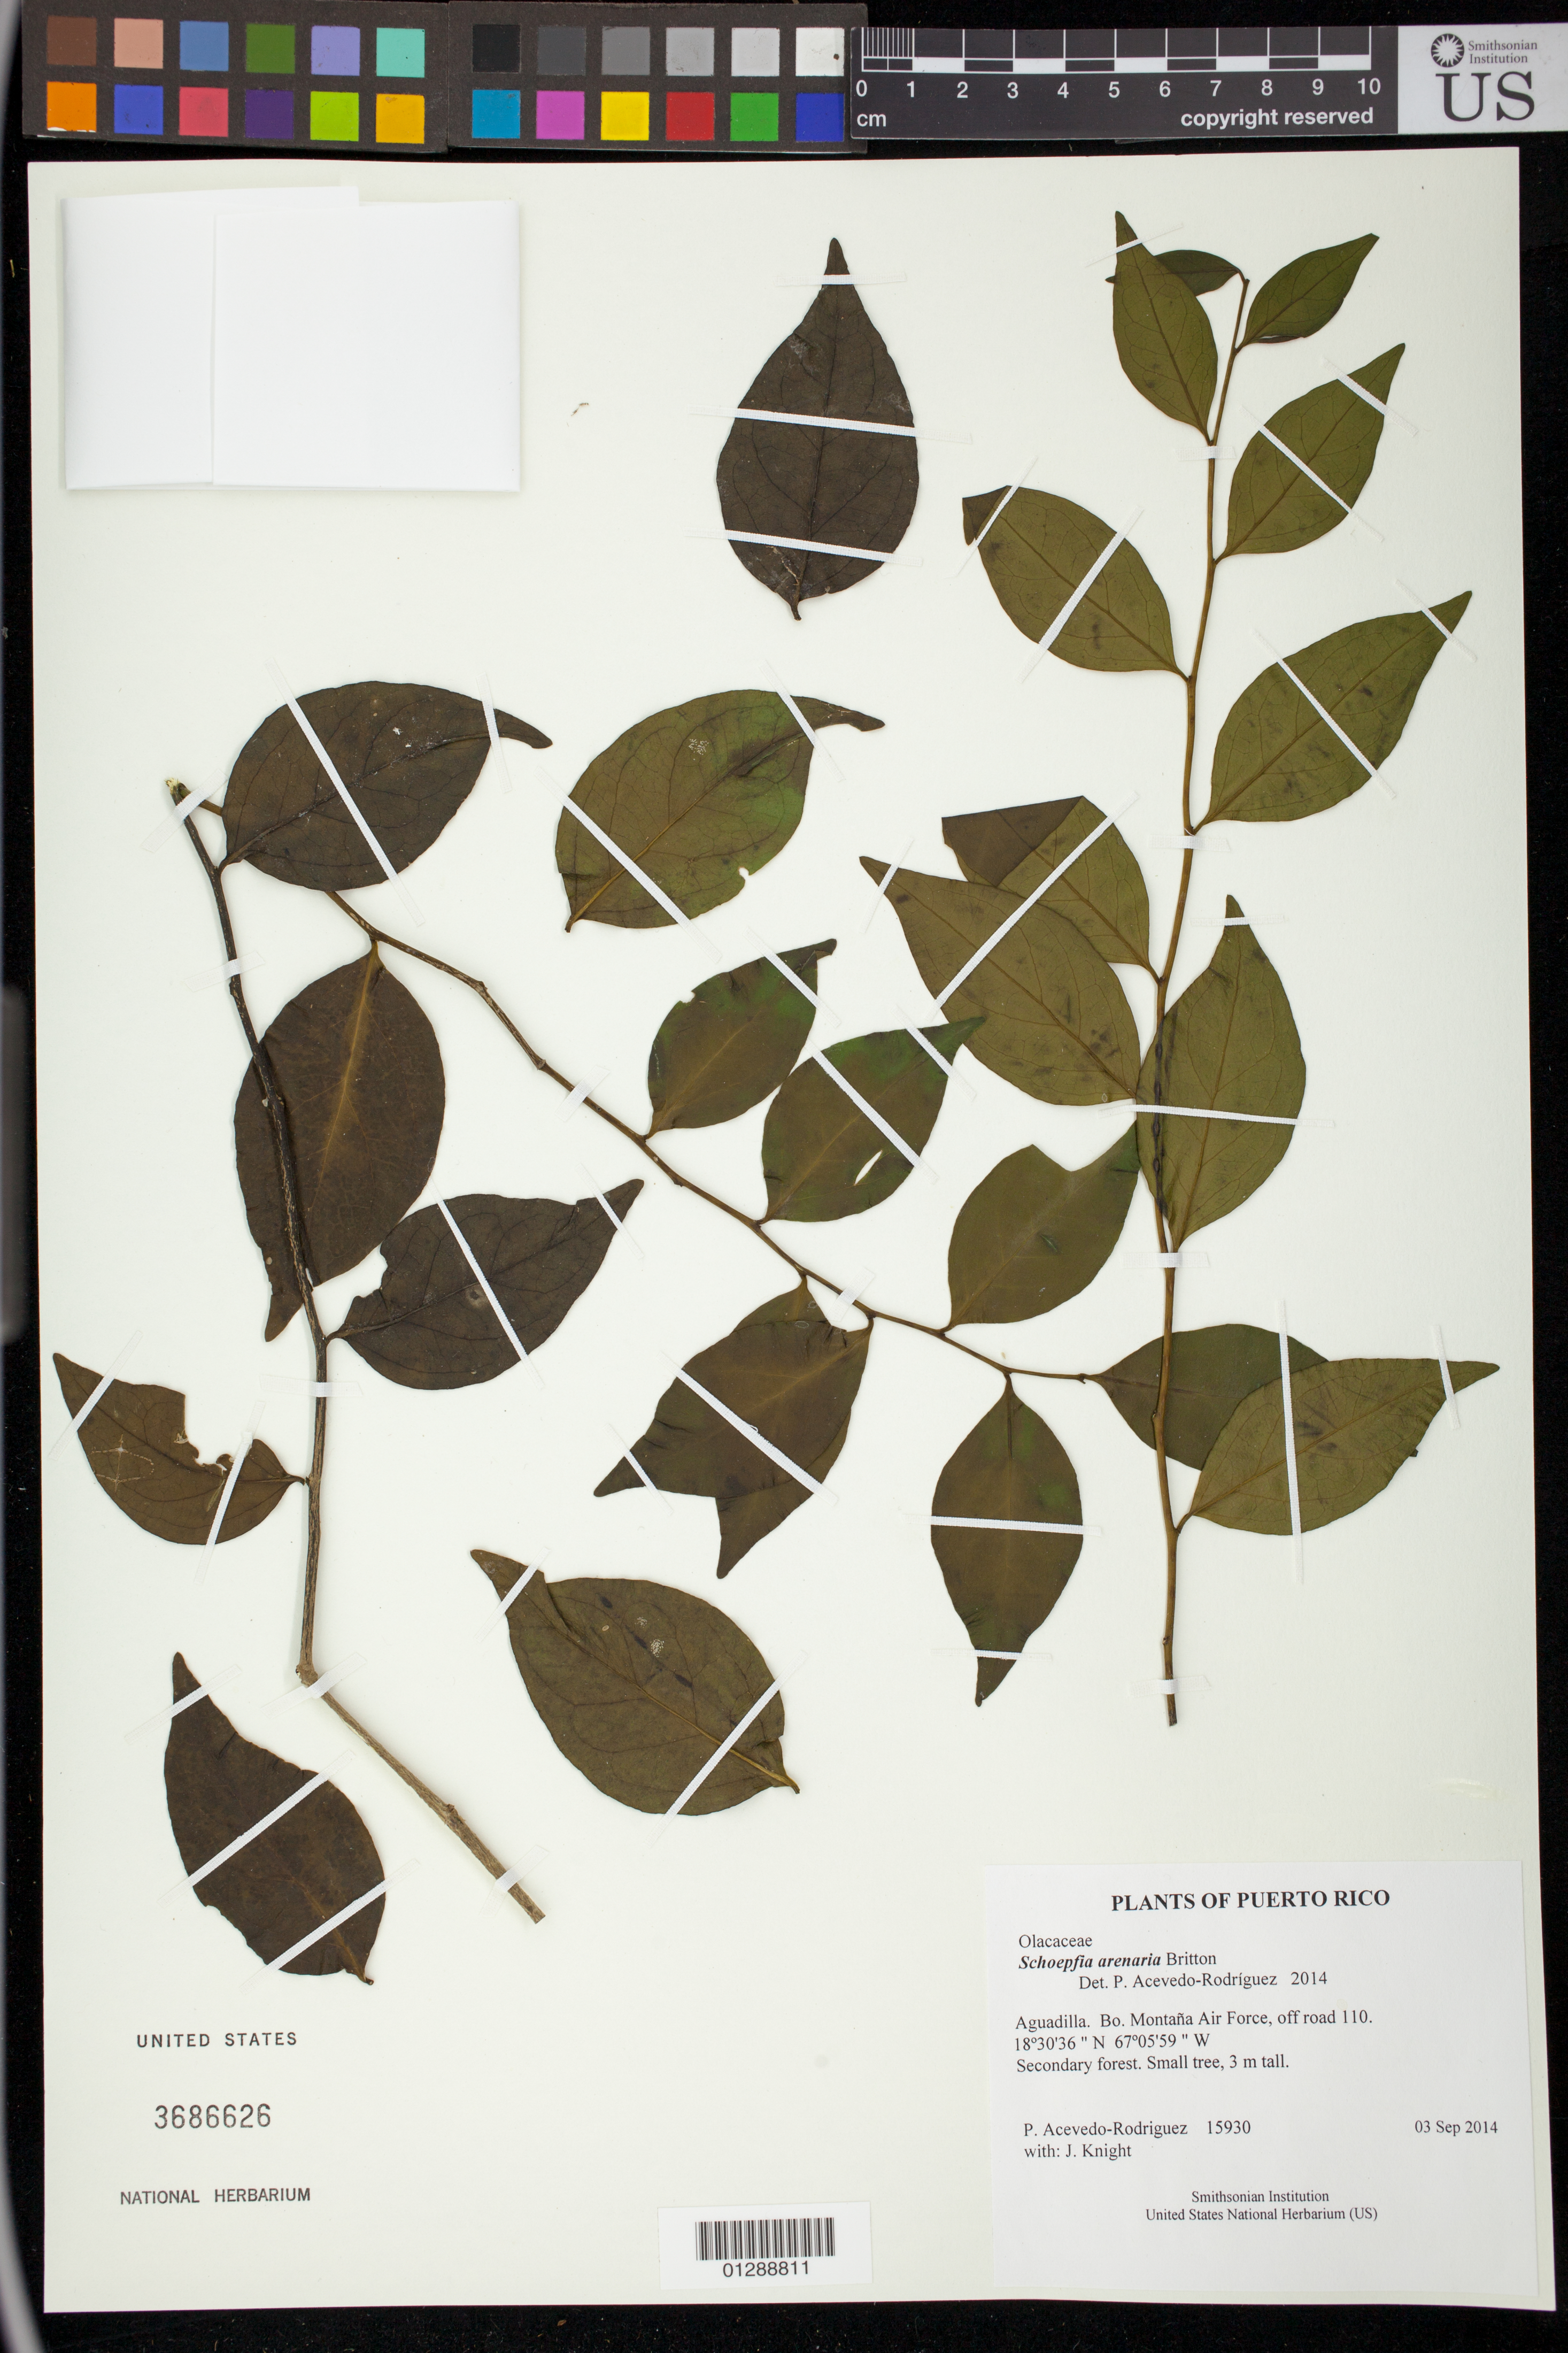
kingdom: Plantae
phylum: Tracheophyta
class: Magnoliopsida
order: Santalales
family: Schoepfiaceae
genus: Schoepfia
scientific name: Schoepfia arenaria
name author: Britton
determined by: Acevedo-Rodríguez, P., (BOT), Smithsonian Institution - National Museum of Natural History (UNITED STATES)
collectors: P. Acevedo-Rodr. & J. Knight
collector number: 15930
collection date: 2014-09-03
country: Puerto Rico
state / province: Aguadilla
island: Puerto Rico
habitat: Secondary forest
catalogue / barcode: US 3686626